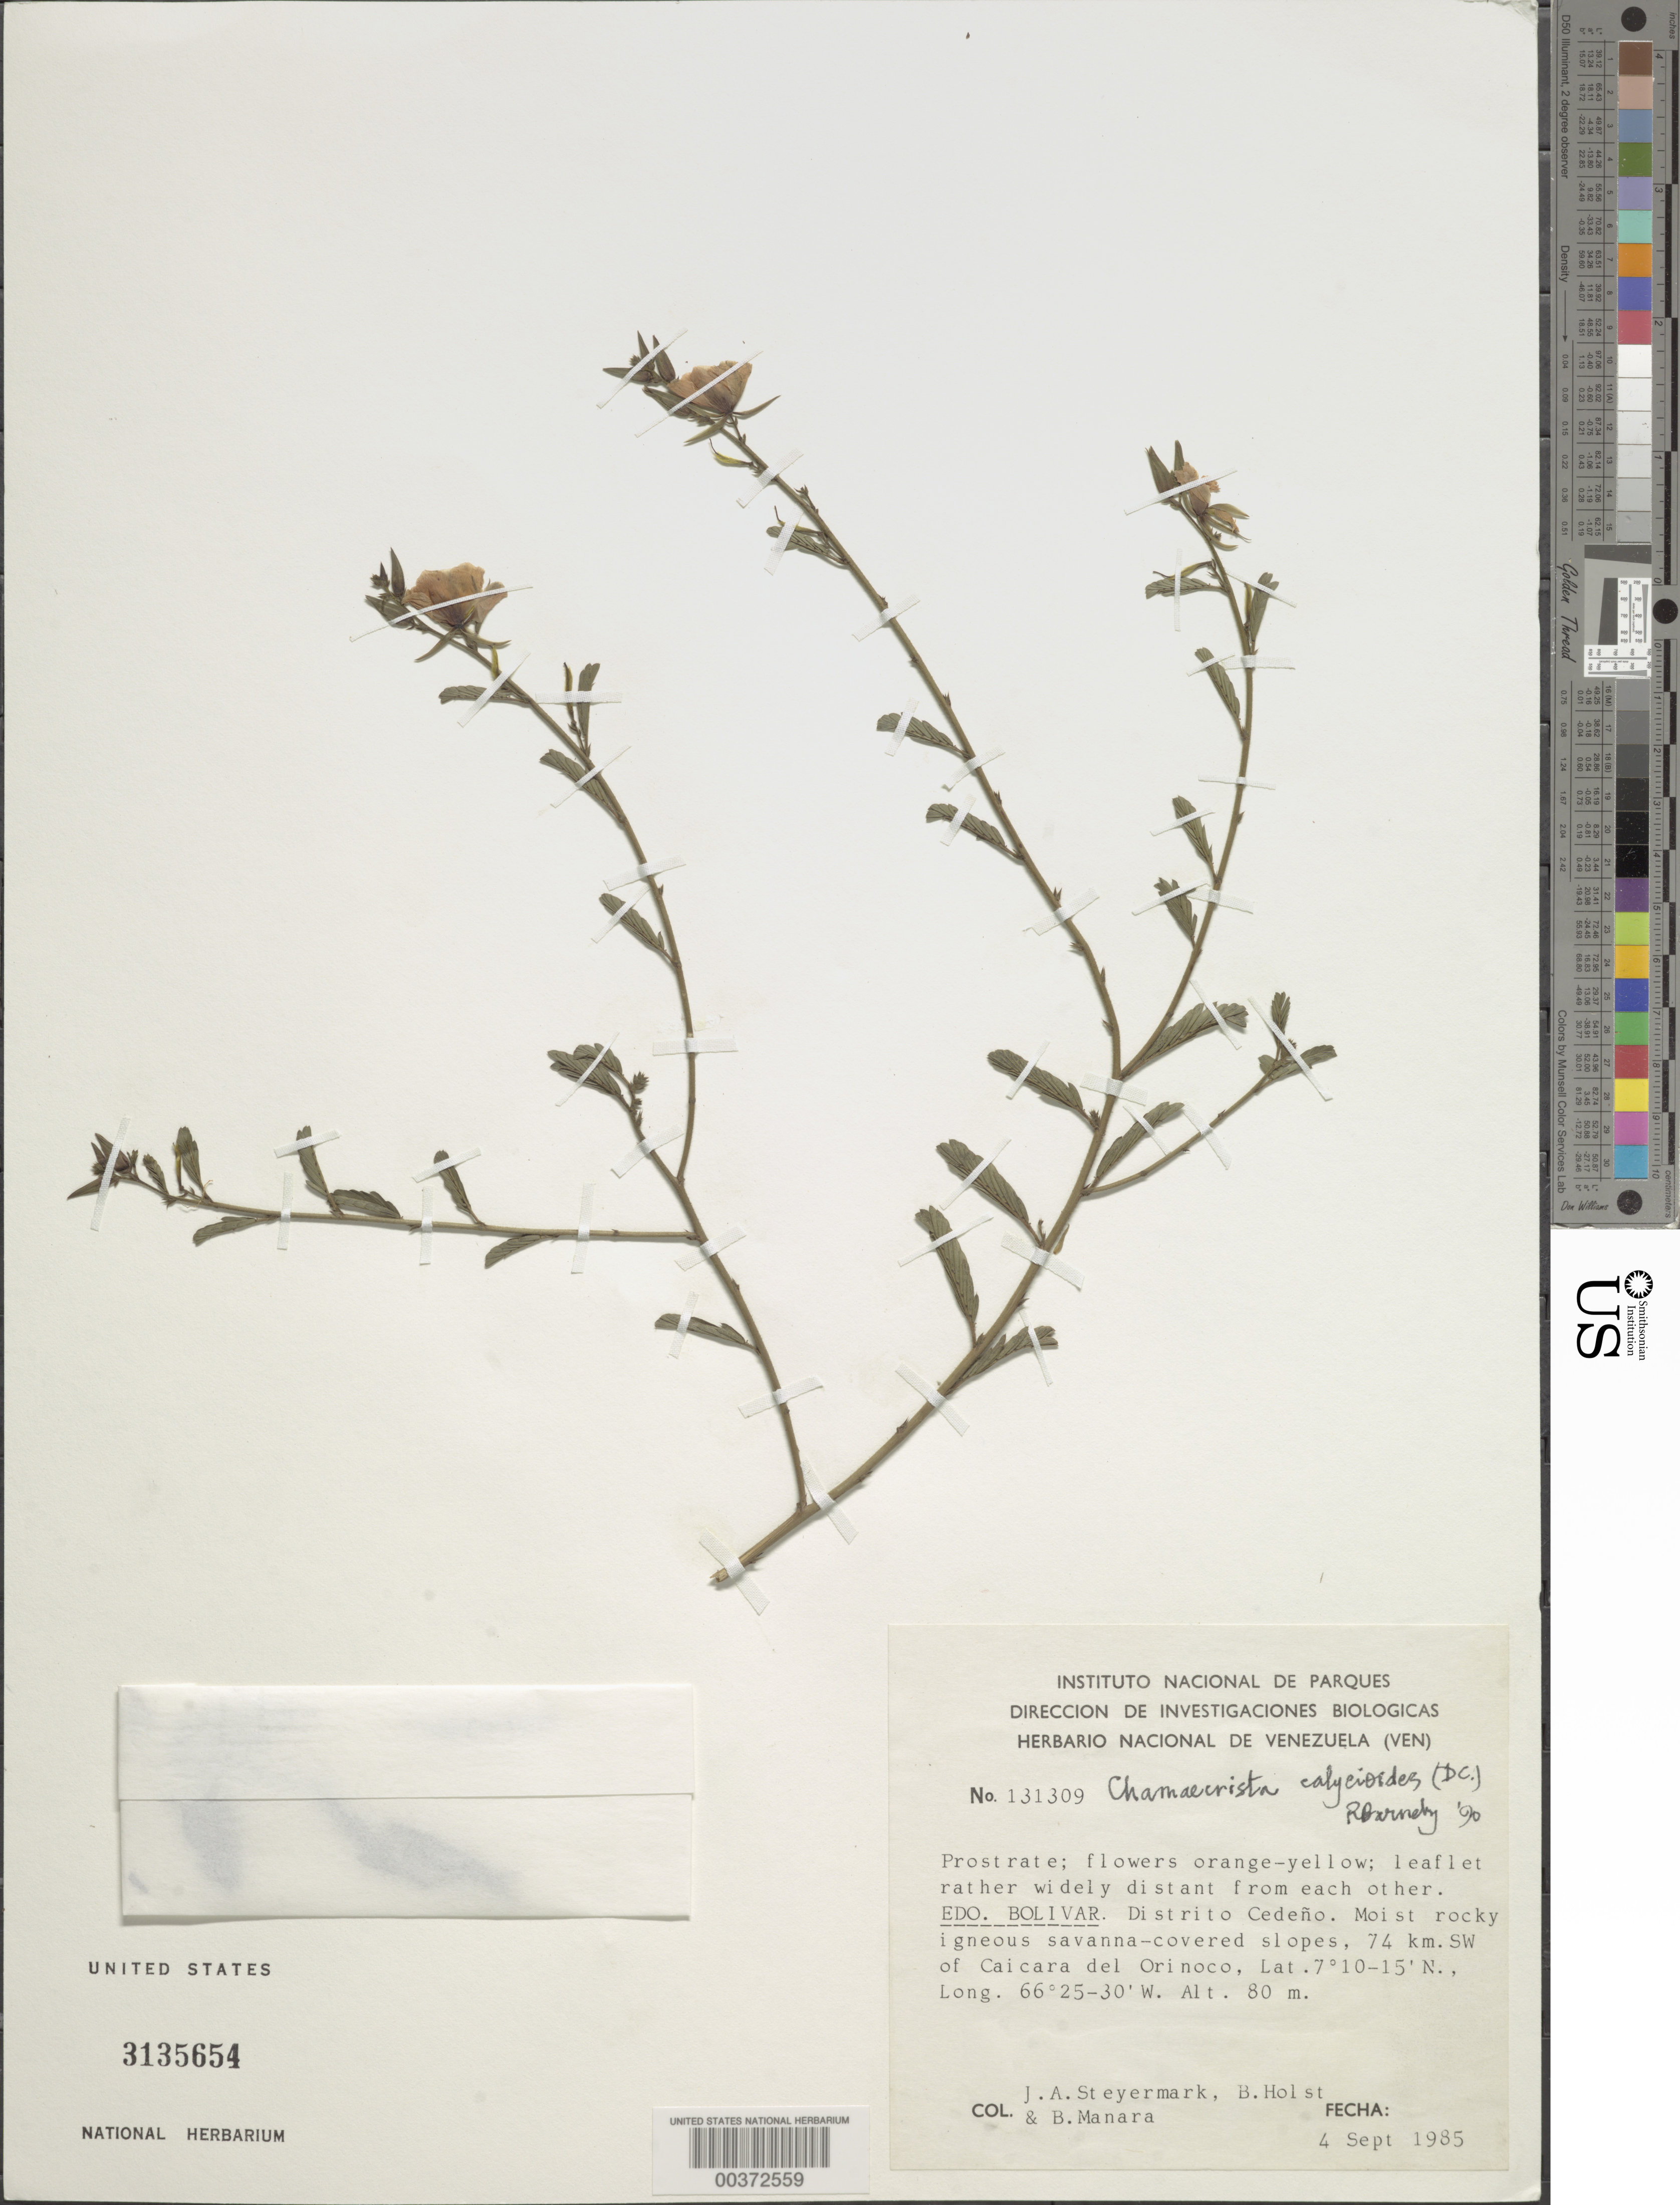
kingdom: Plantae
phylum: Tracheophyta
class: Magnoliopsida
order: Fabales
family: Fabaceae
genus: Chamaecrista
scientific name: Chamaecrista calycioides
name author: (Collad.) Greene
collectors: J. Steyermark, B. Holst & B. Manara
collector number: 131309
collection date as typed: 04 Sep 1985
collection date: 1985-09-04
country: Venezuela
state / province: Bolívar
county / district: Cedeño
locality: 74 km SW of Caicara del Orinoco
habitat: Moist rocky igneous savanna covered slopes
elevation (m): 80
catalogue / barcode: US 3135654